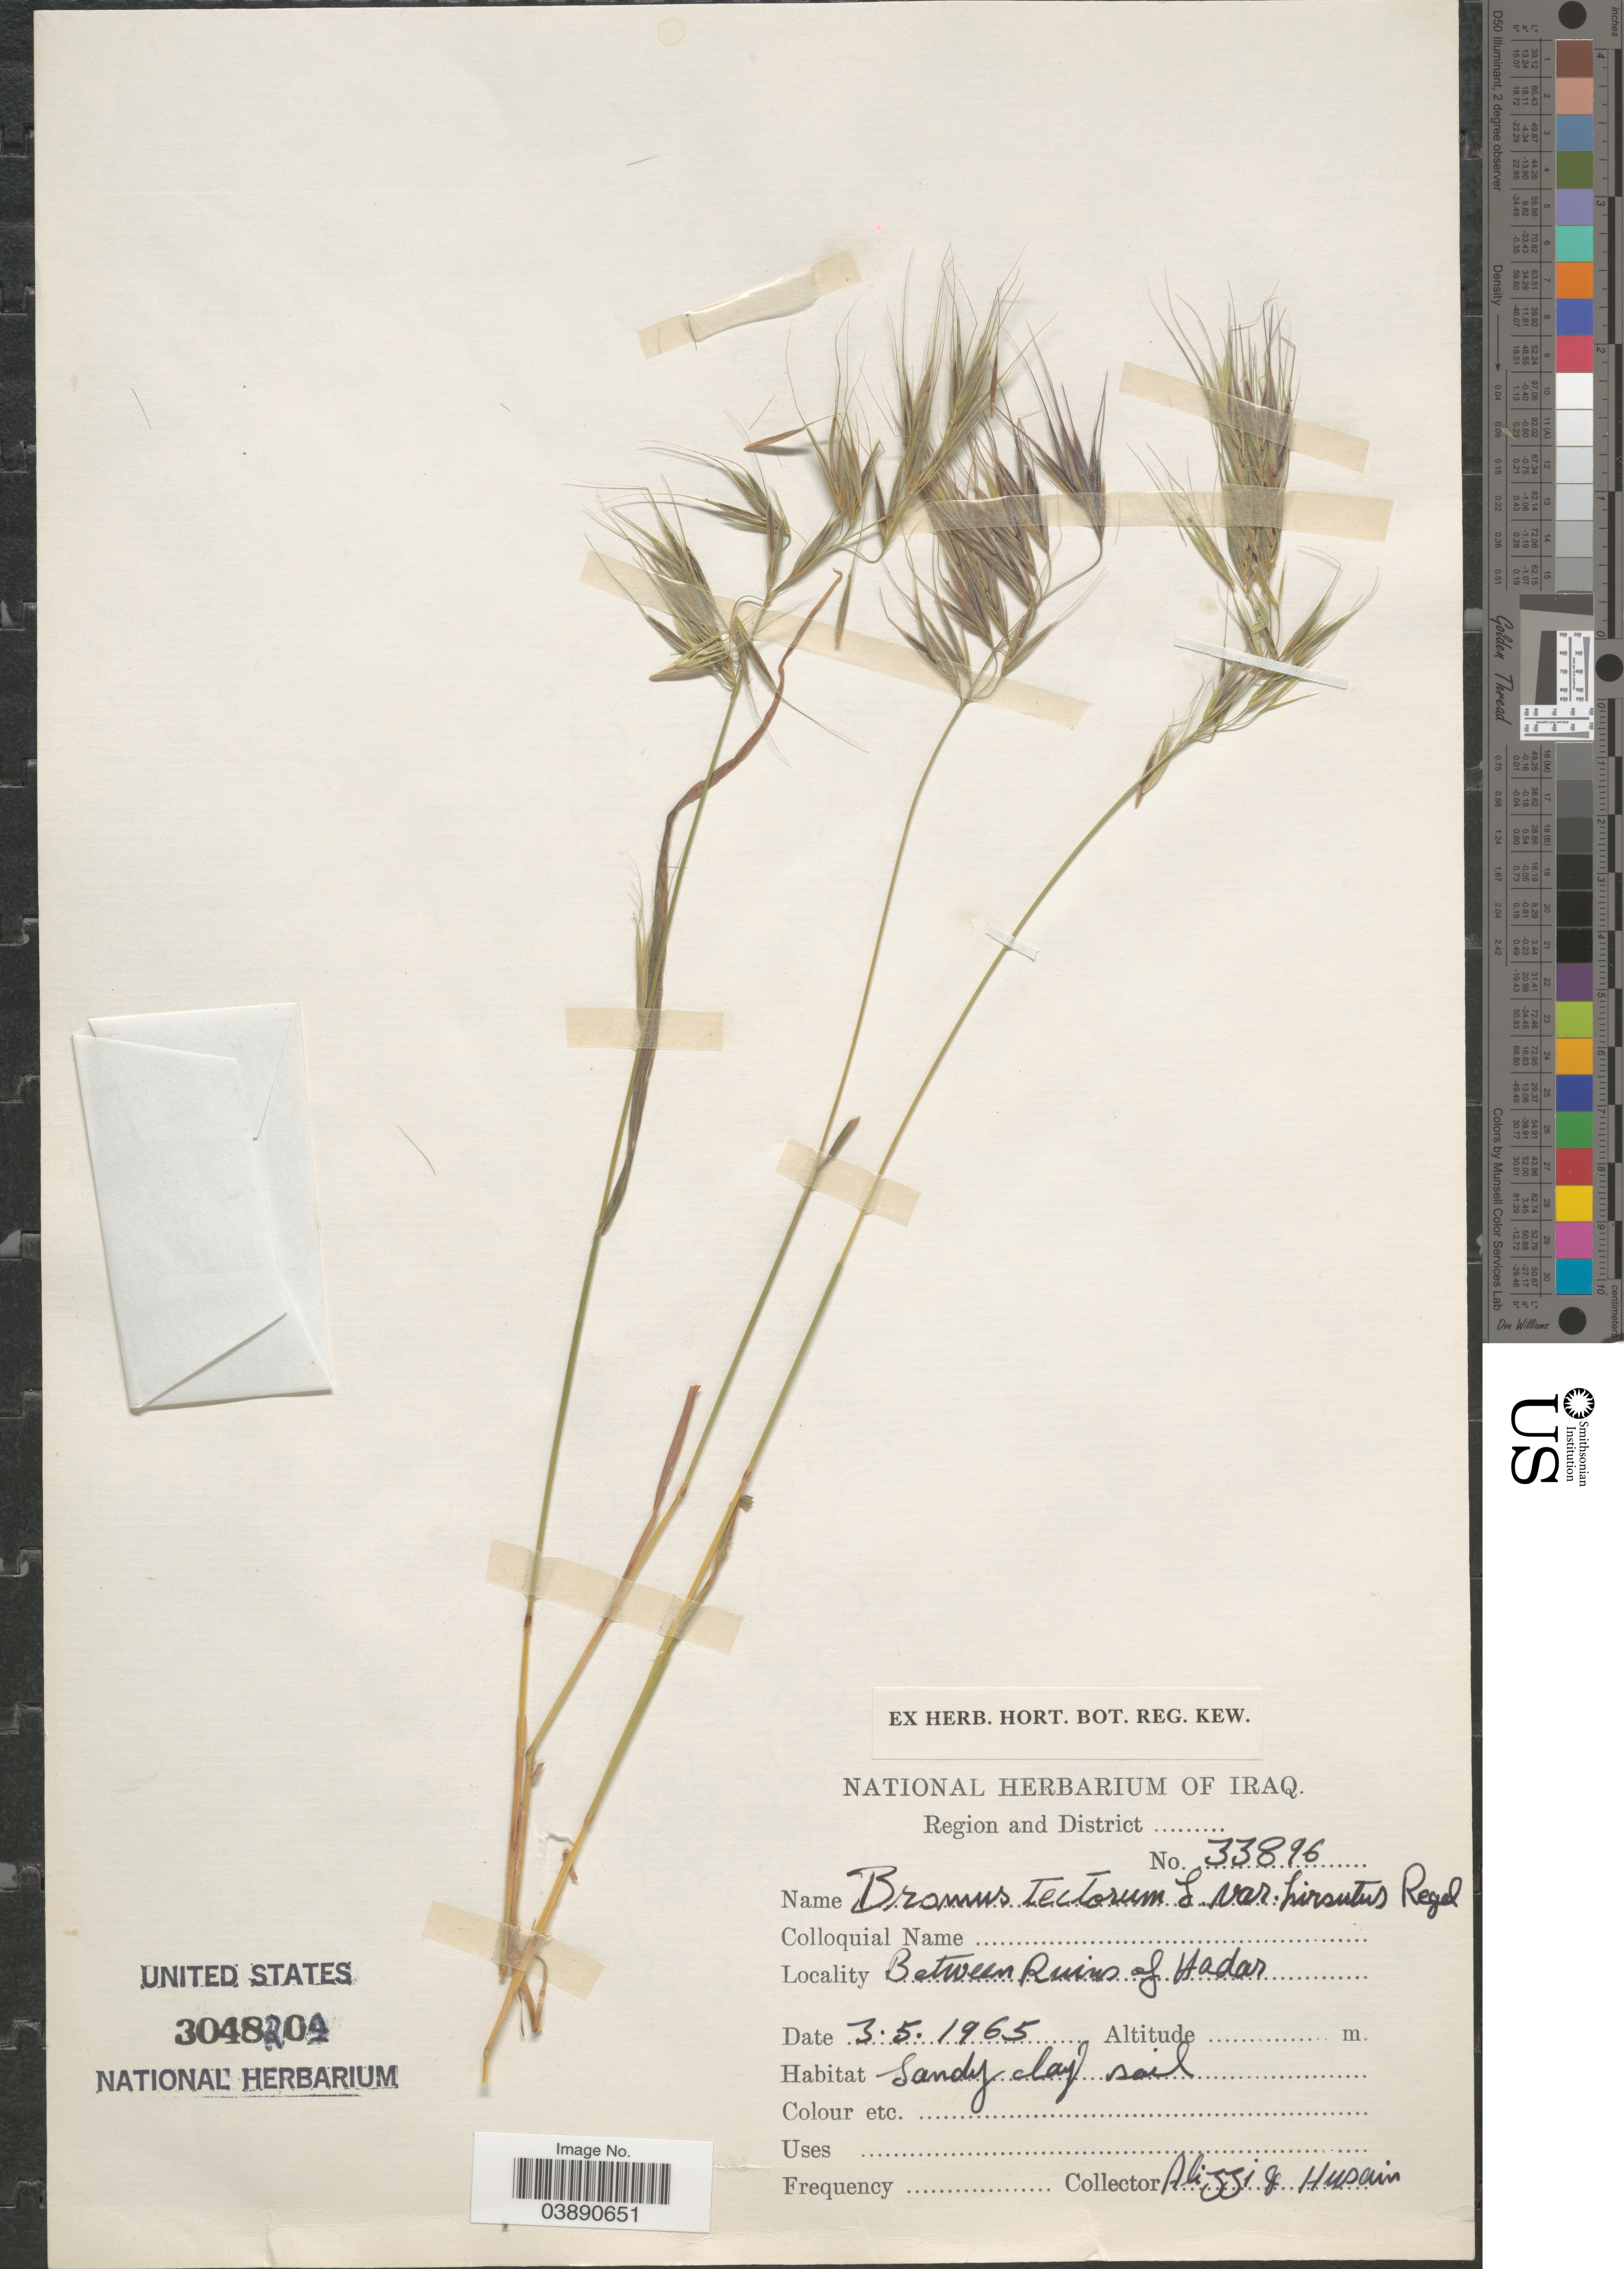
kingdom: Plantae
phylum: Tracheophyta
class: Liliopsida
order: Poales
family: Poaceae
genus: Bromus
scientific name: Bromus tectorum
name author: L.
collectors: Alizzi & Husain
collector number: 33896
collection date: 1965-05-03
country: Iraq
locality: Between Ruins of Hadar.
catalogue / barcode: US 3048204